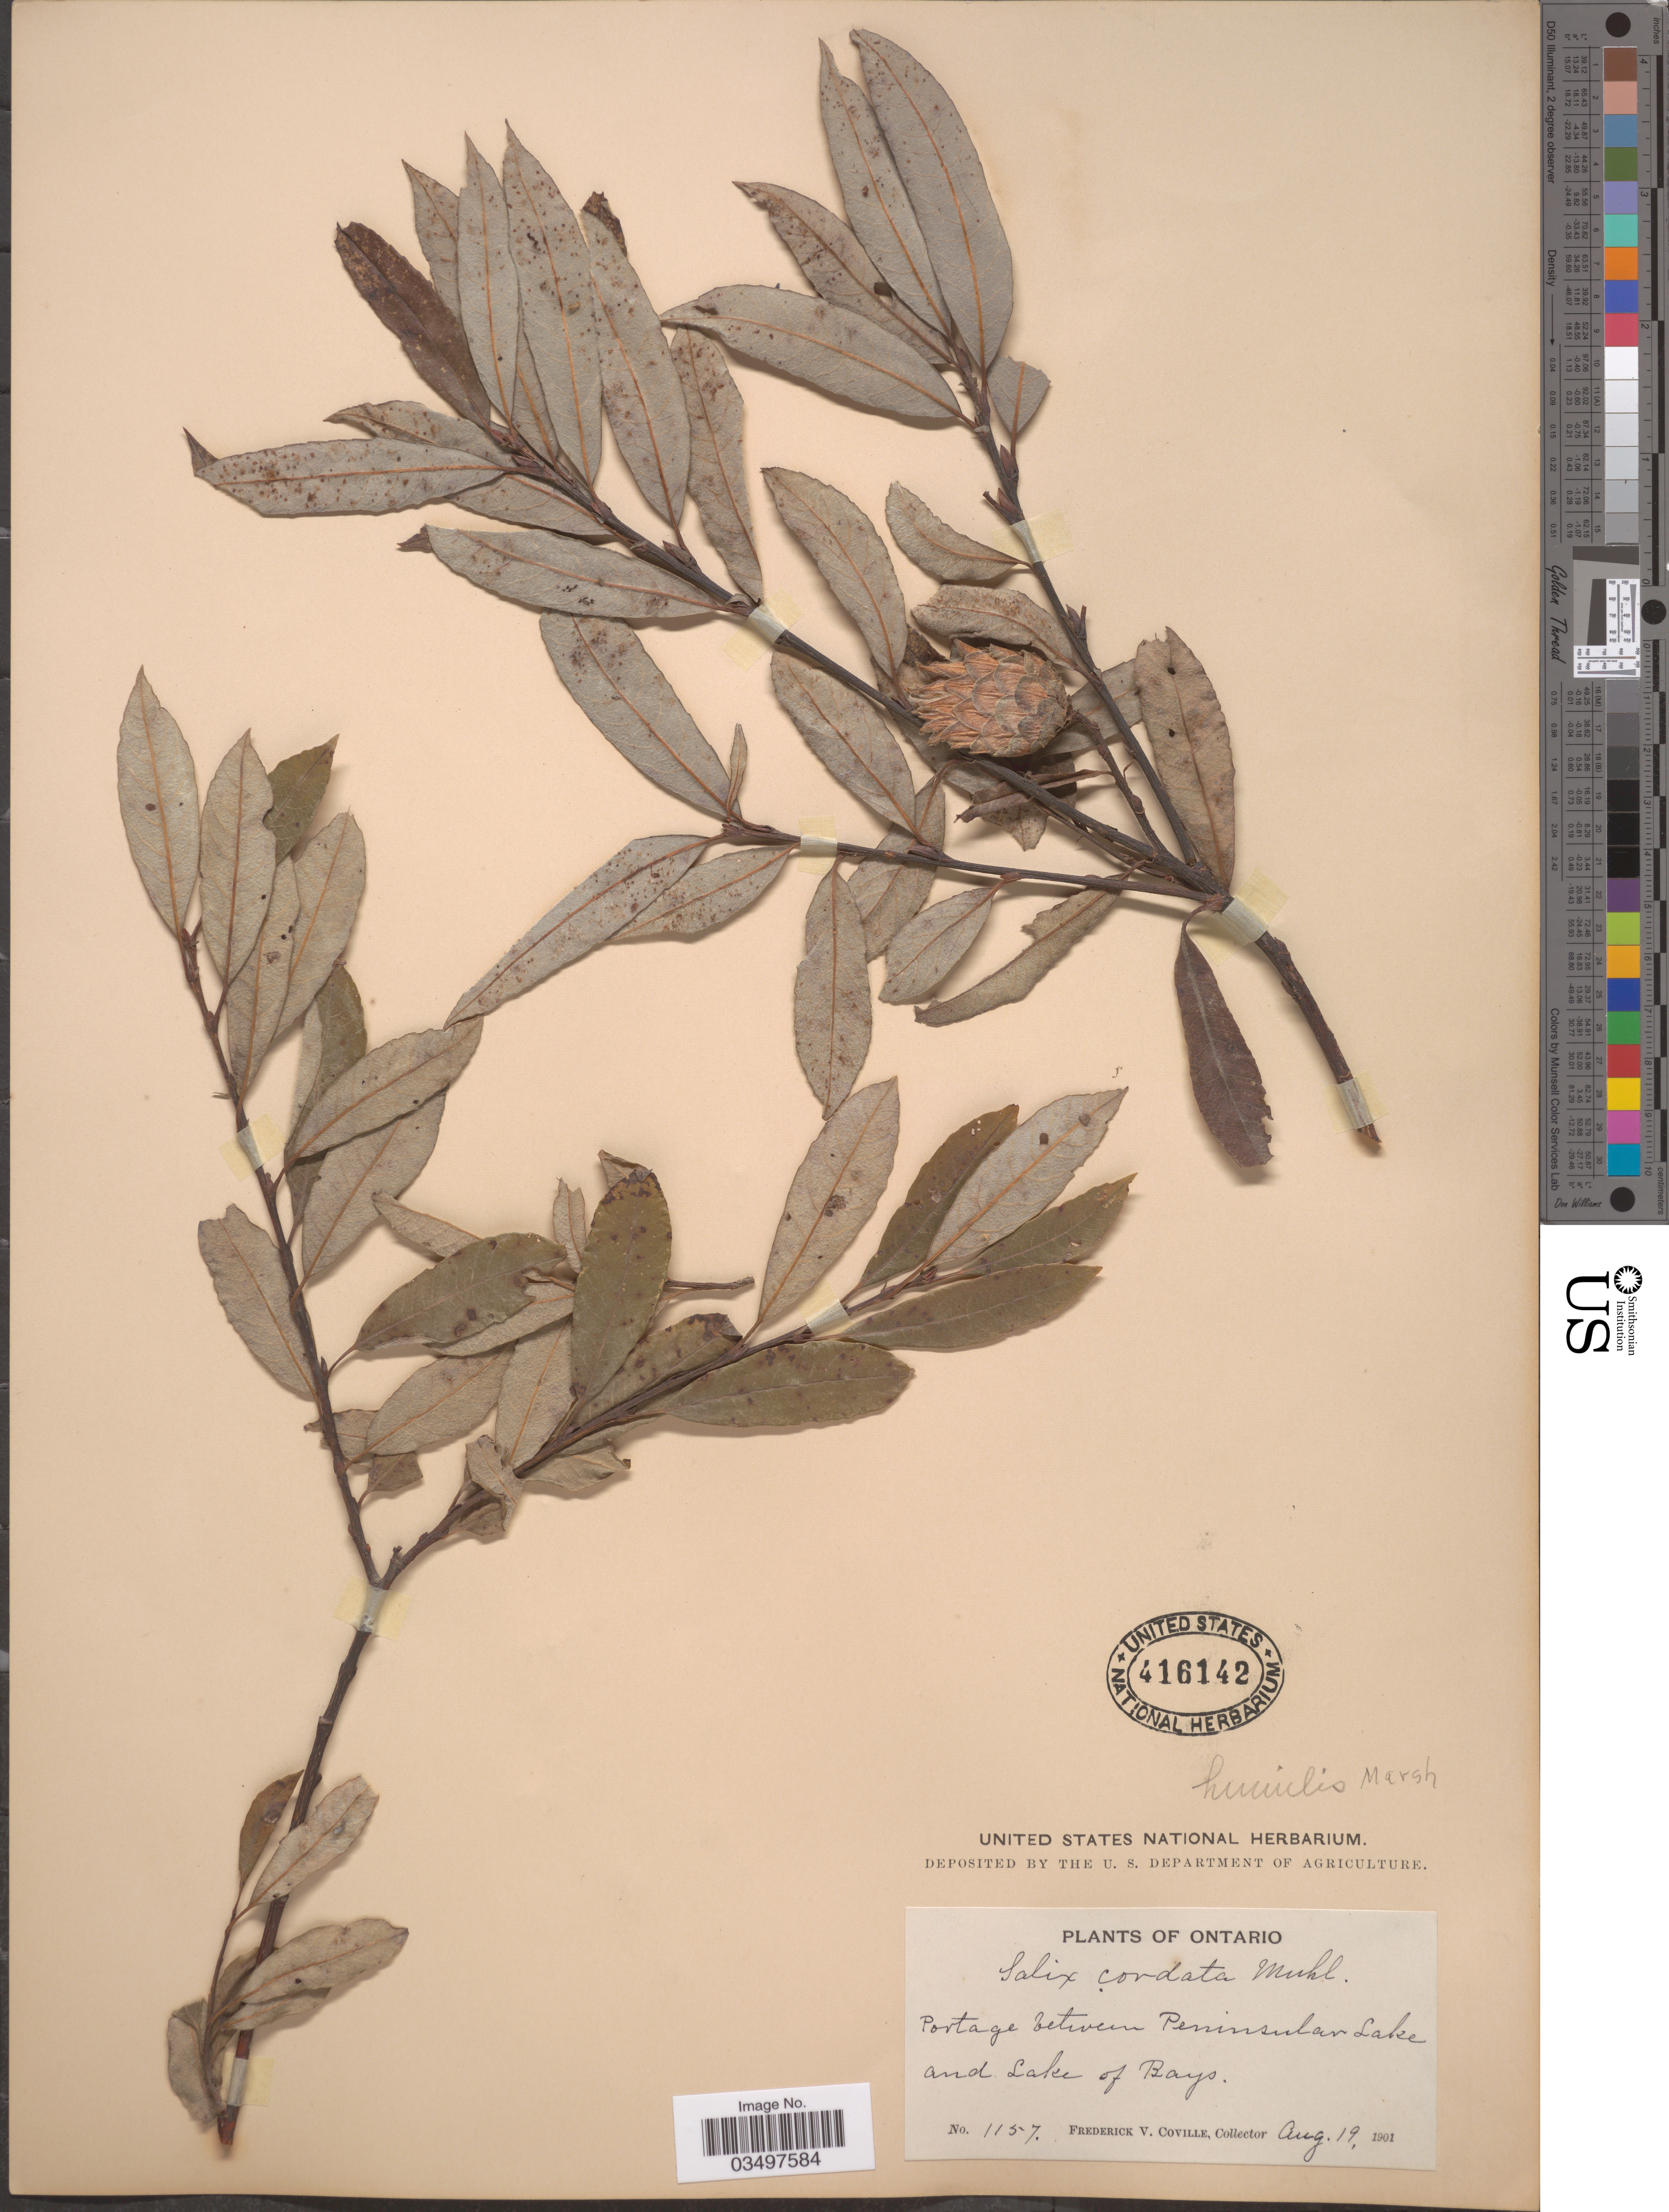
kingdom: Plantae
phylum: Tracheophyta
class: Magnoliopsida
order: Malpighiales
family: Salicaceae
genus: Salix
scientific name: Salix humilis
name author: Marshall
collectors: F. V. Coville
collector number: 1157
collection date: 1901-08-19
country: Canada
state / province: Ontario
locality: Portage between Peninsular Lake and Lake of Bays.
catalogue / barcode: US 416142